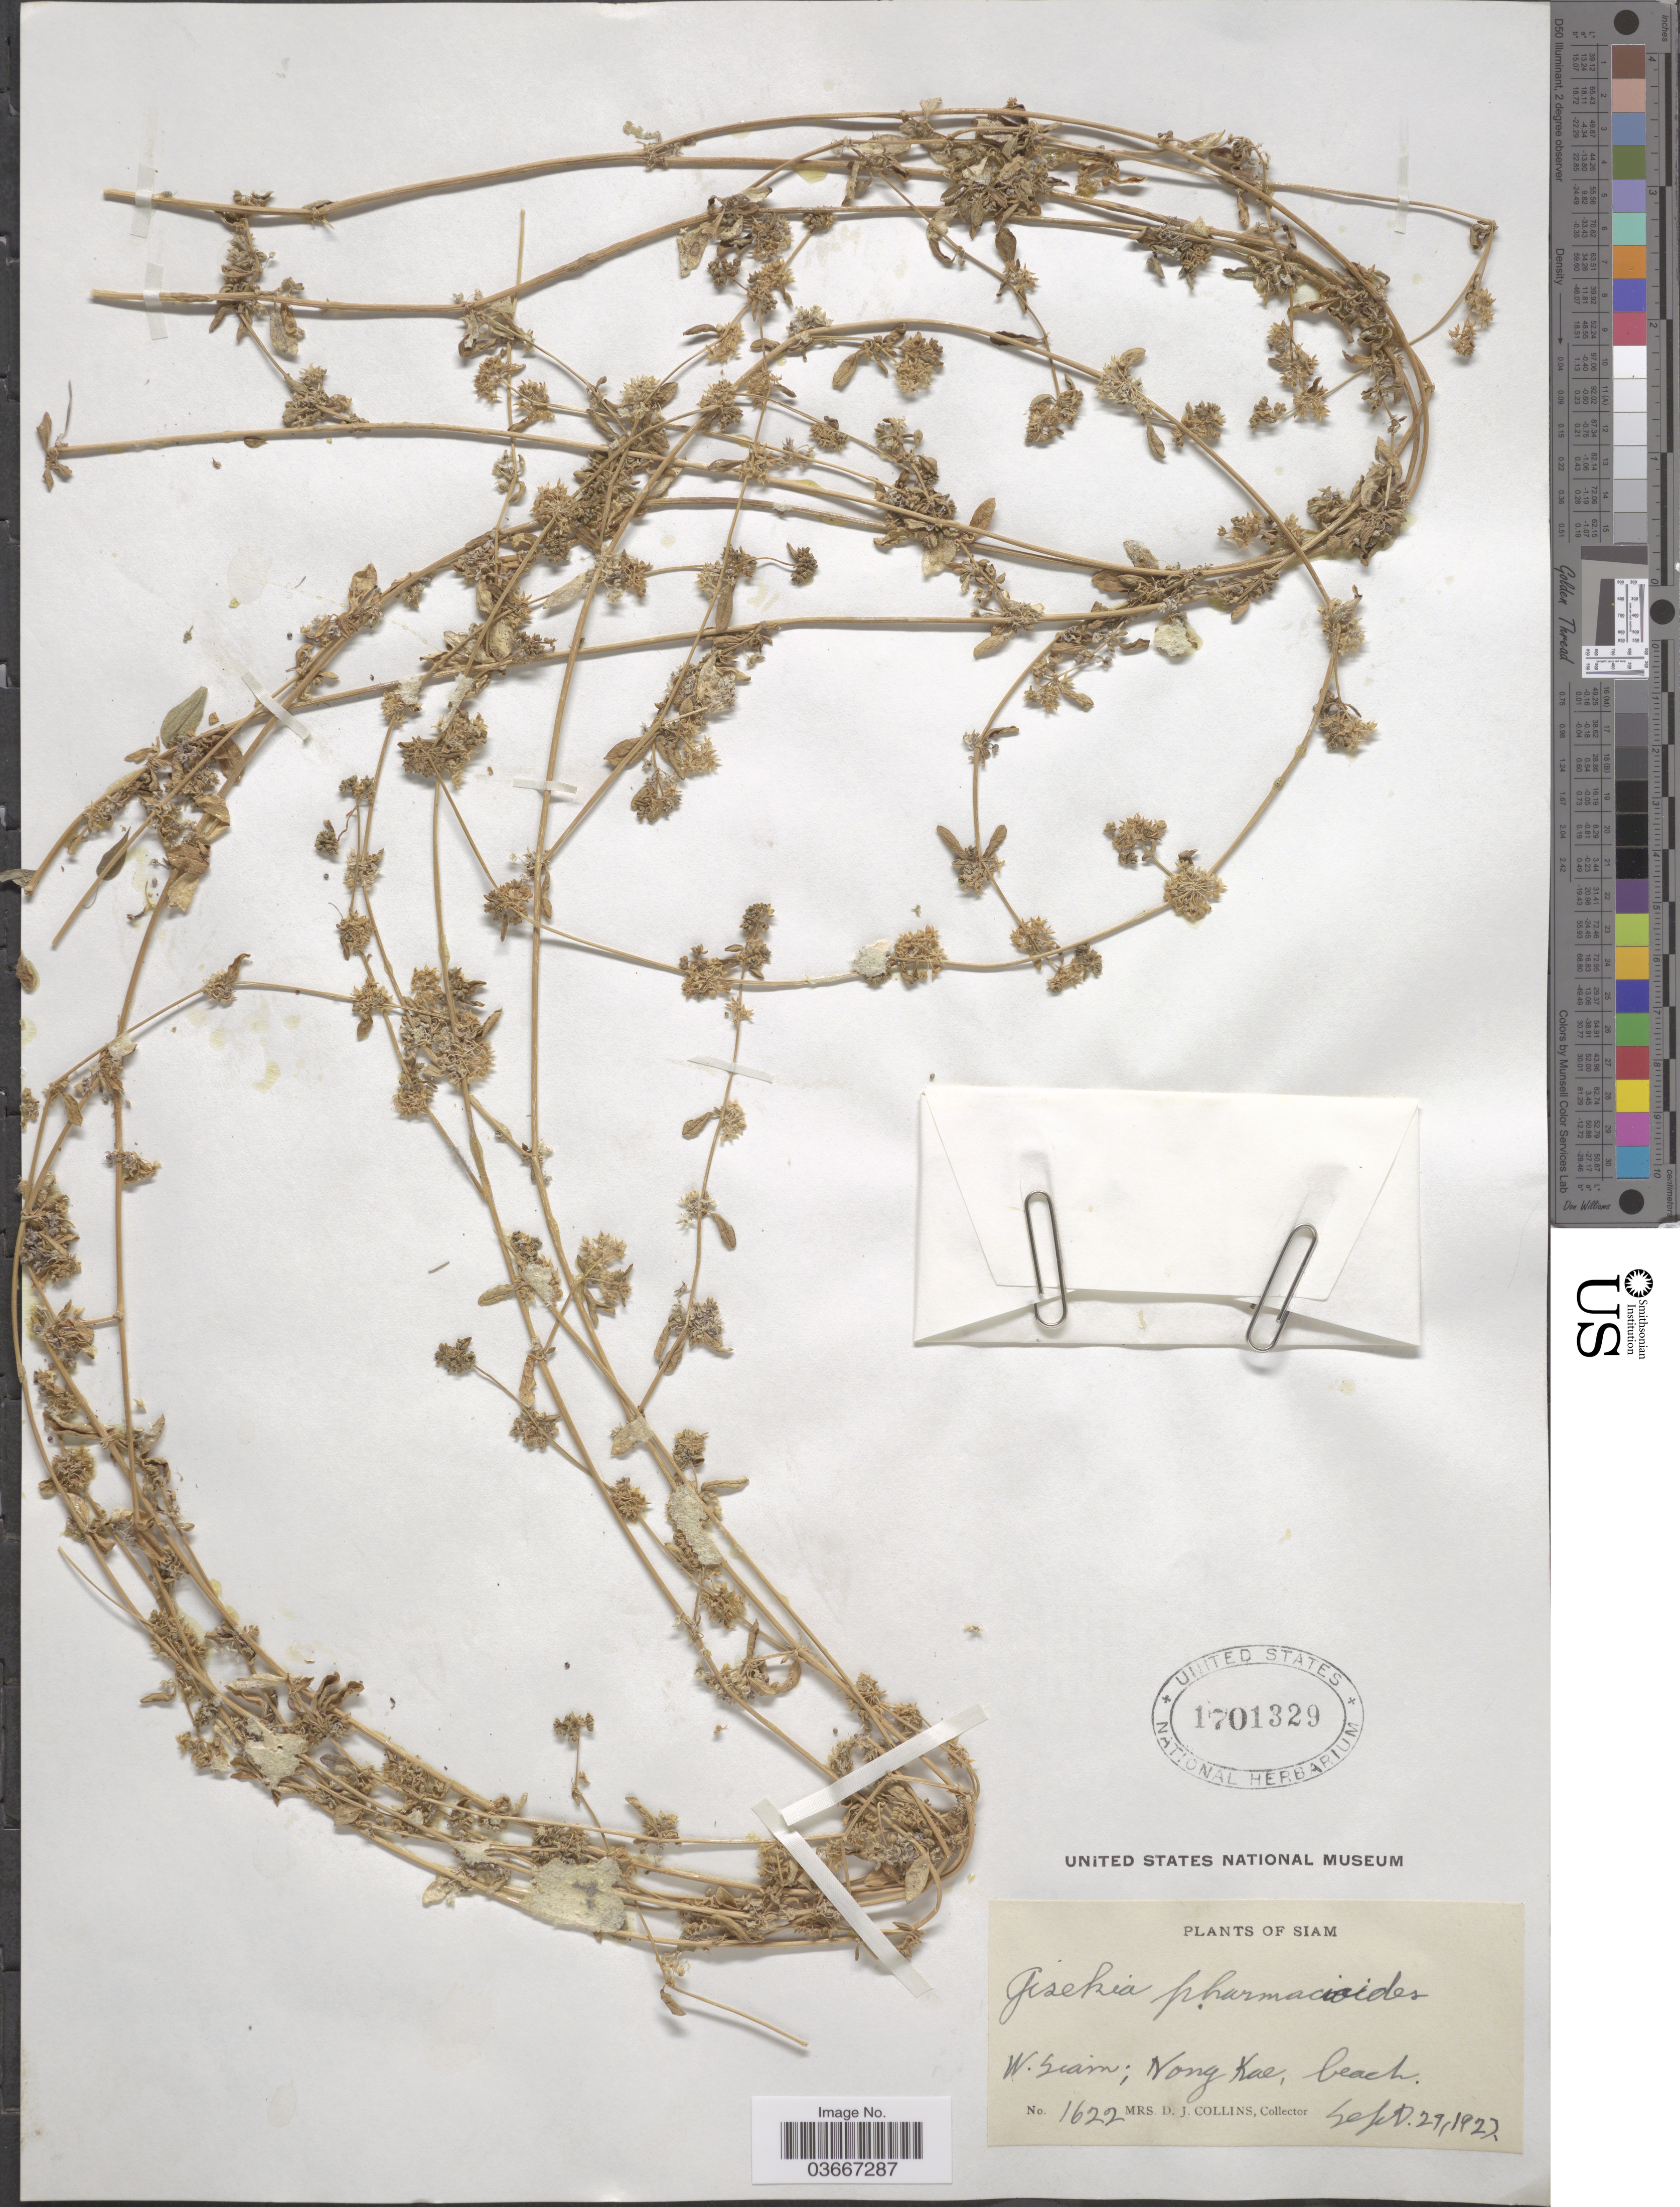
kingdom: Plantae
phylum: Tracheophyta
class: Magnoliopsida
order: Caryophyllales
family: Gisekiaceae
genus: Gisekia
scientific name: Gisekia sp.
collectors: Mrs. D. J. Collins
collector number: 1622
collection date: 1923-09-29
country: Thailand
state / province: Nong Khai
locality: Siam. W. Siam; Nong Kae, beach.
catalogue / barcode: US 1701329